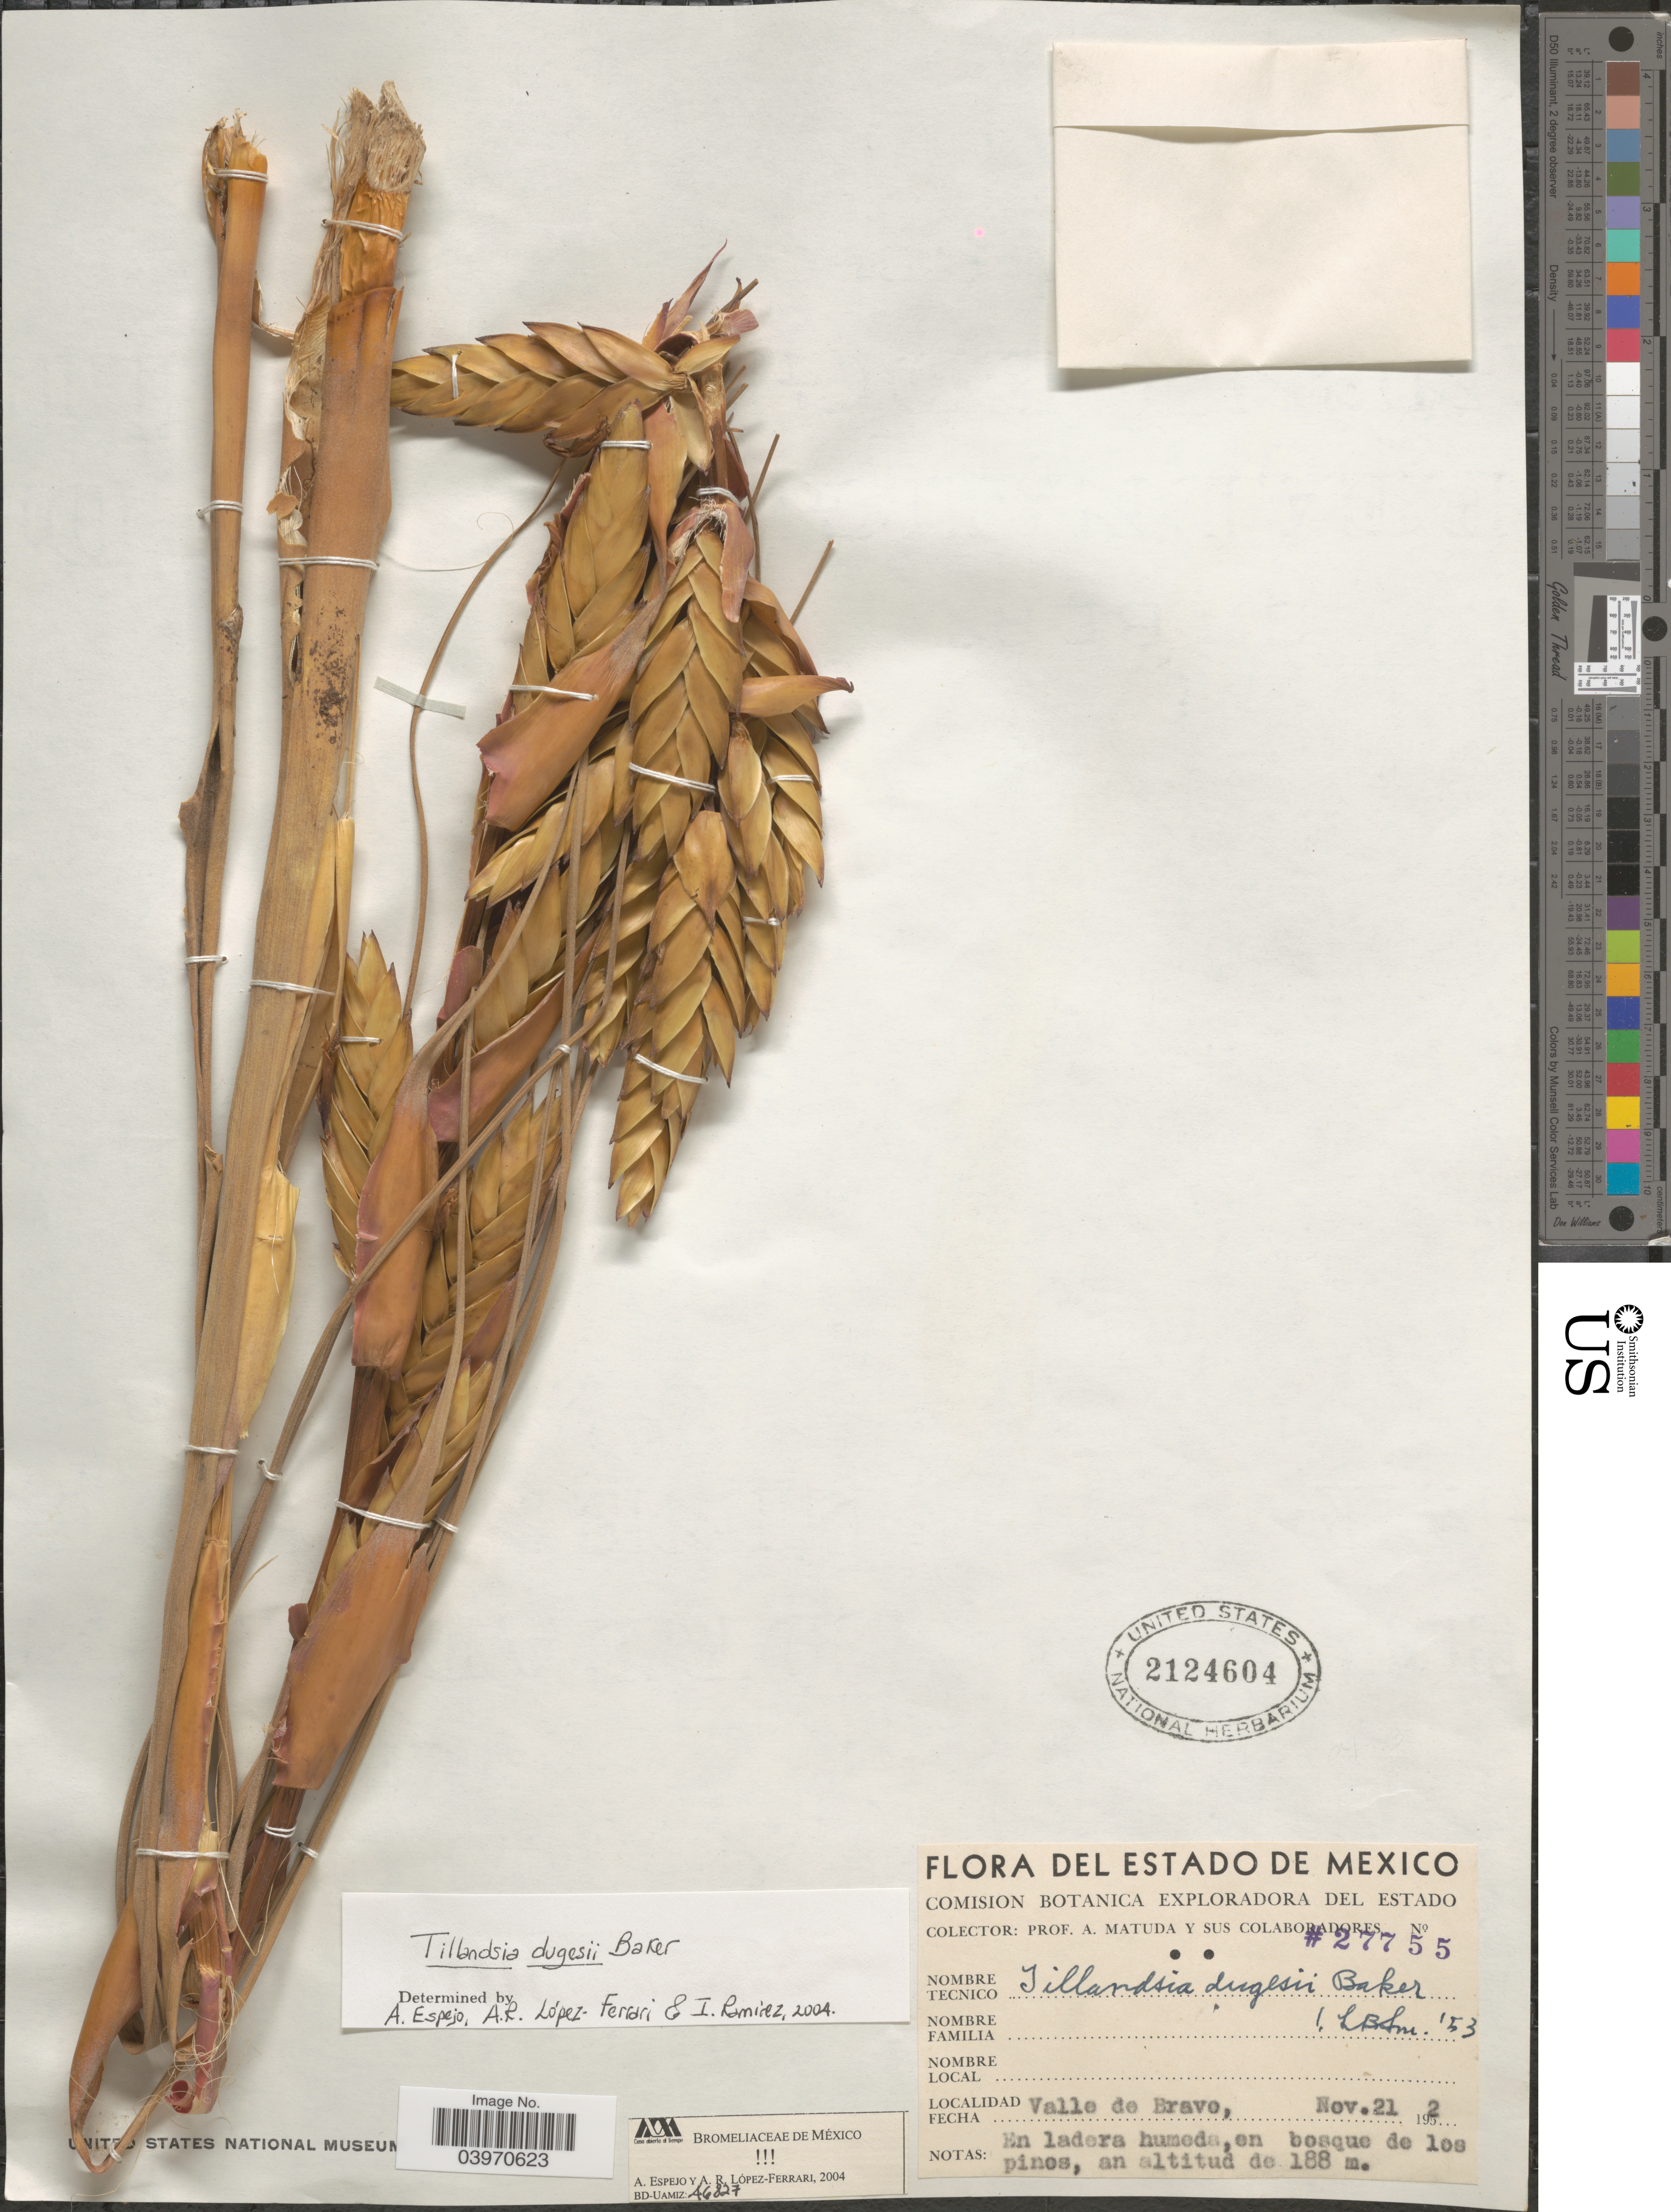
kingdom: Plantae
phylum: Tracheophyta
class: Liliopsida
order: Poales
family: Bromeliaceae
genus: Tillandsia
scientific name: Tillandsia dugesii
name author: Baker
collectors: E. Matuda & Sus Colaboradores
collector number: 27755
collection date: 1952-11-21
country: Mexico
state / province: México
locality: Valle de Bravo.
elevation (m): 188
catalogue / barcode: US 2124604